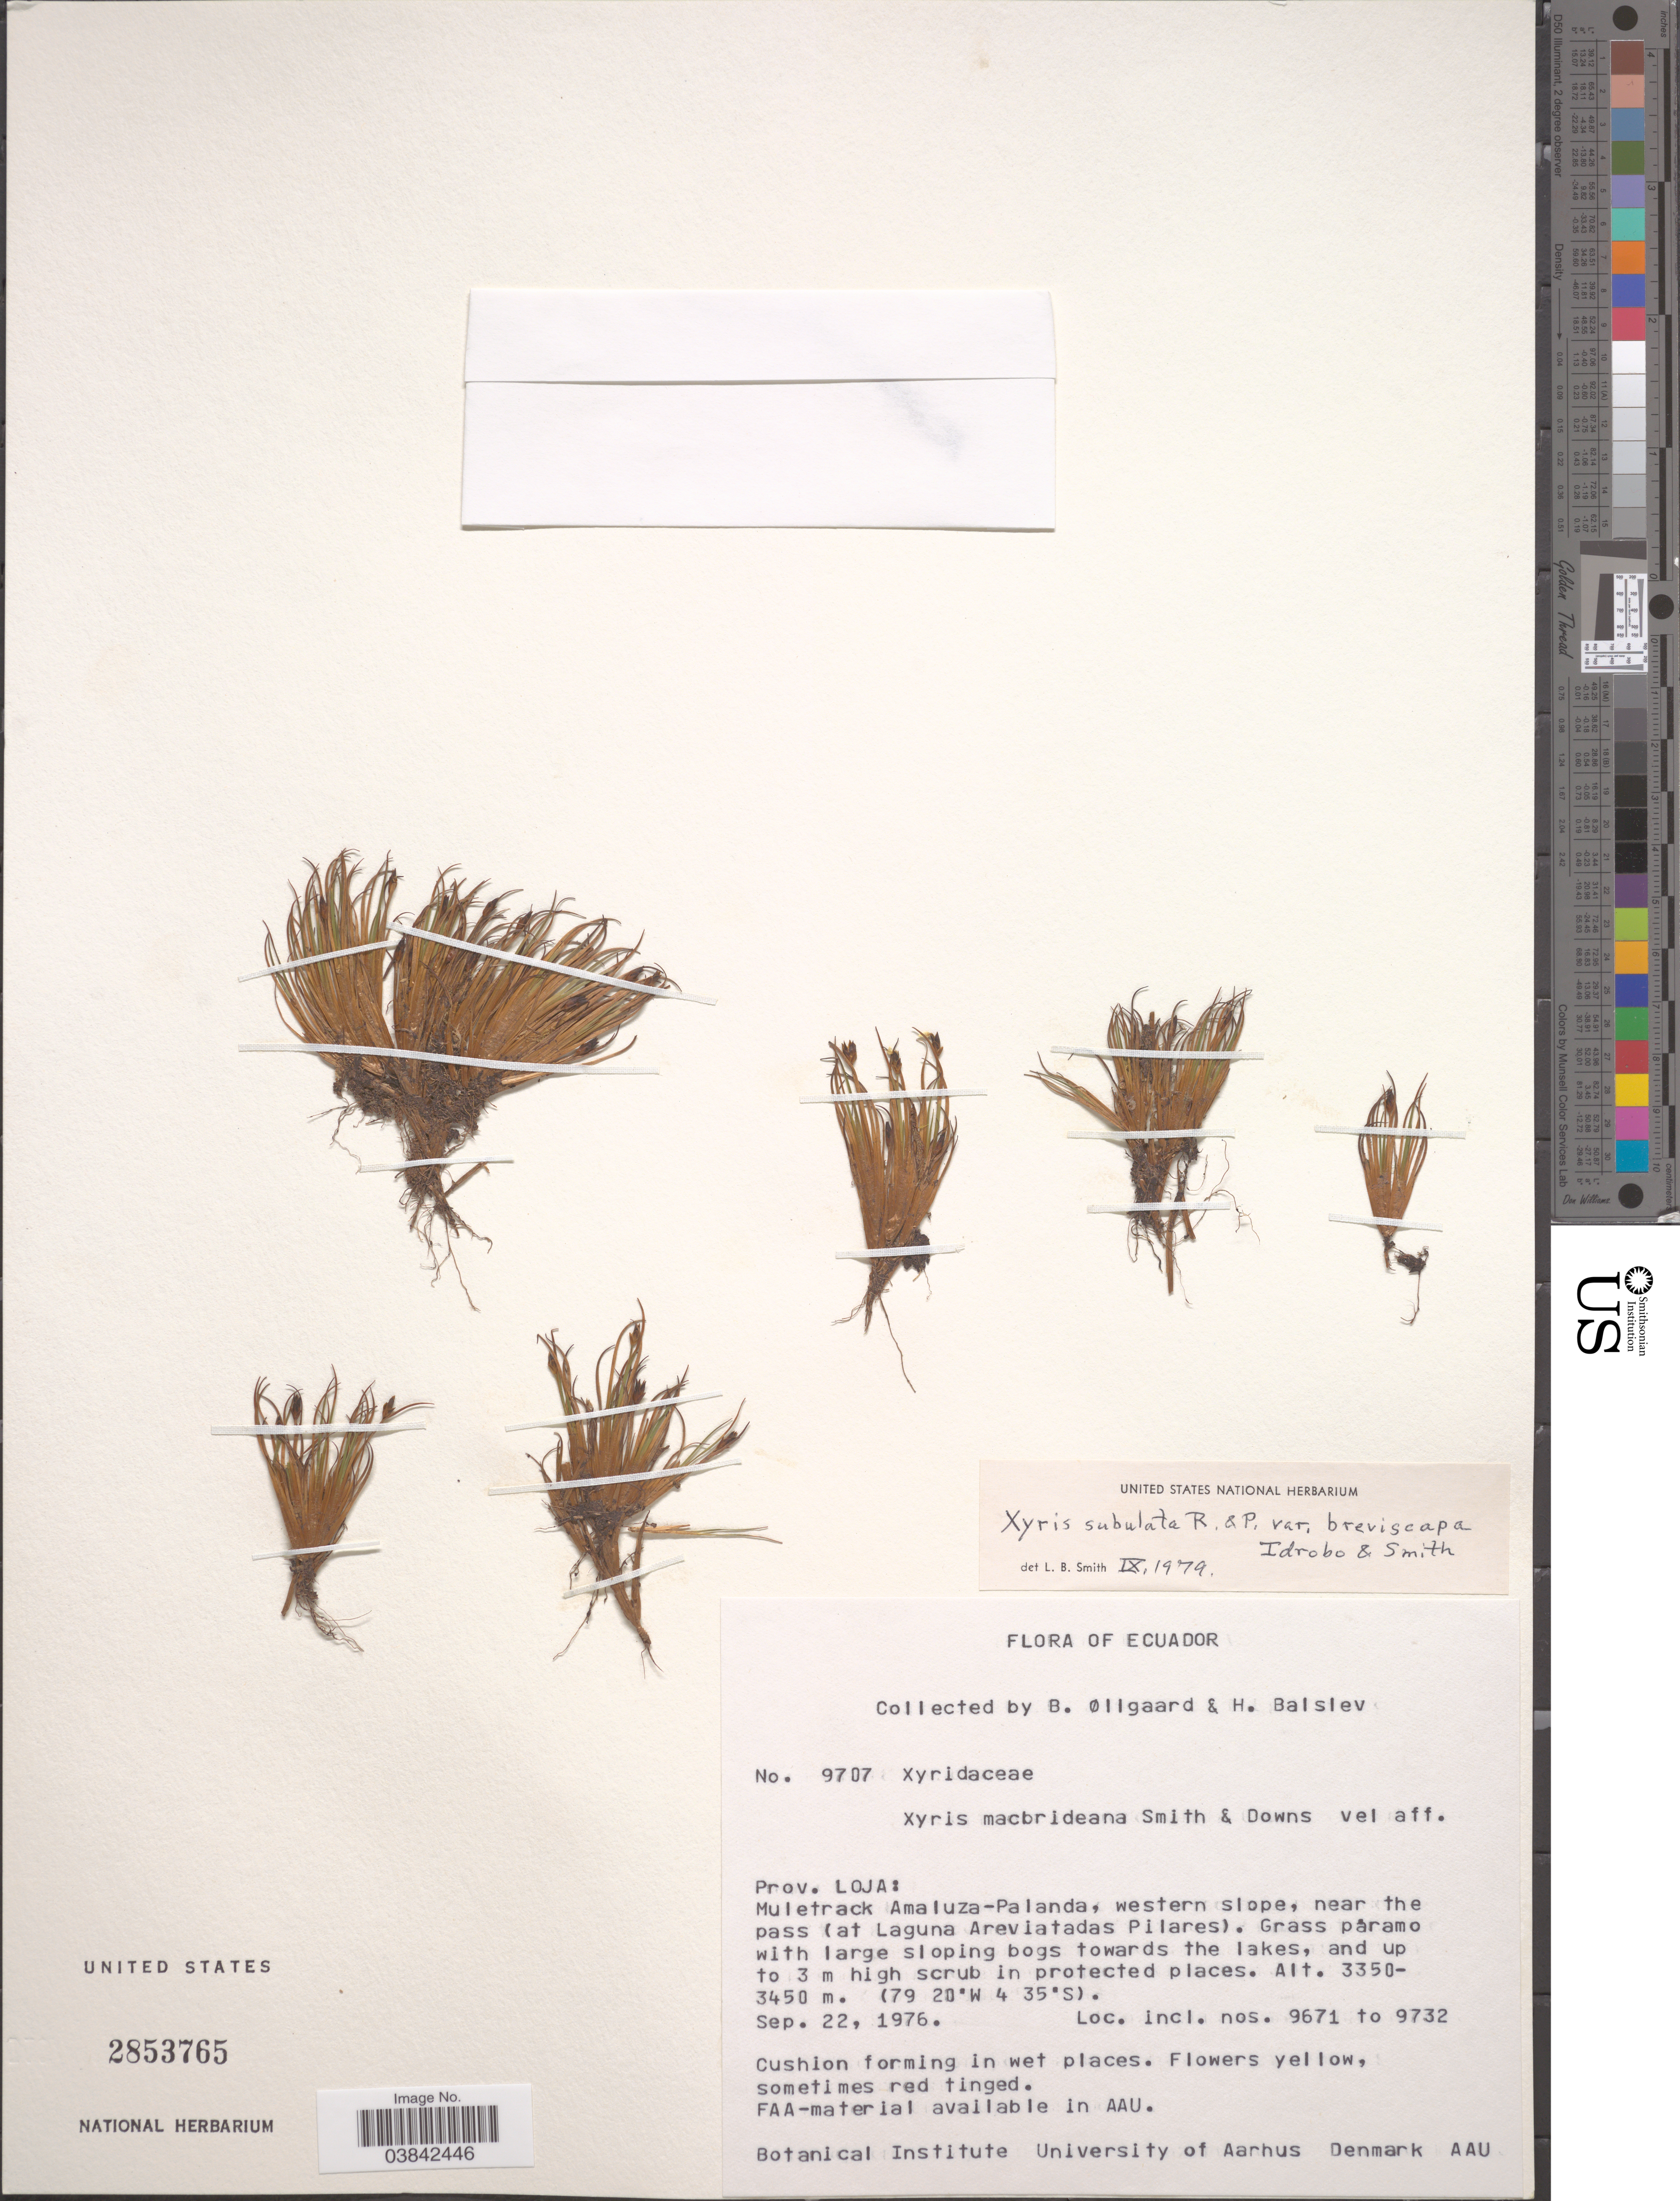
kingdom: Plantae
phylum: Tracheophyta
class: Liliopsida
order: Poales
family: Xyridaceae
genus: Xyris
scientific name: Xyris subulata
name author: Ruiz & Pav.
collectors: B. Øllgaard & H. Balslev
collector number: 9707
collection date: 1976-09-22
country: Ecuador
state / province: Loja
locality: Muletrack Amaluza-Palanda, western slopes, near the pass (at Laguna Areviatadas Pilares). incl. nos. 9671 to 9732.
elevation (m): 3350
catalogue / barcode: US 2853765